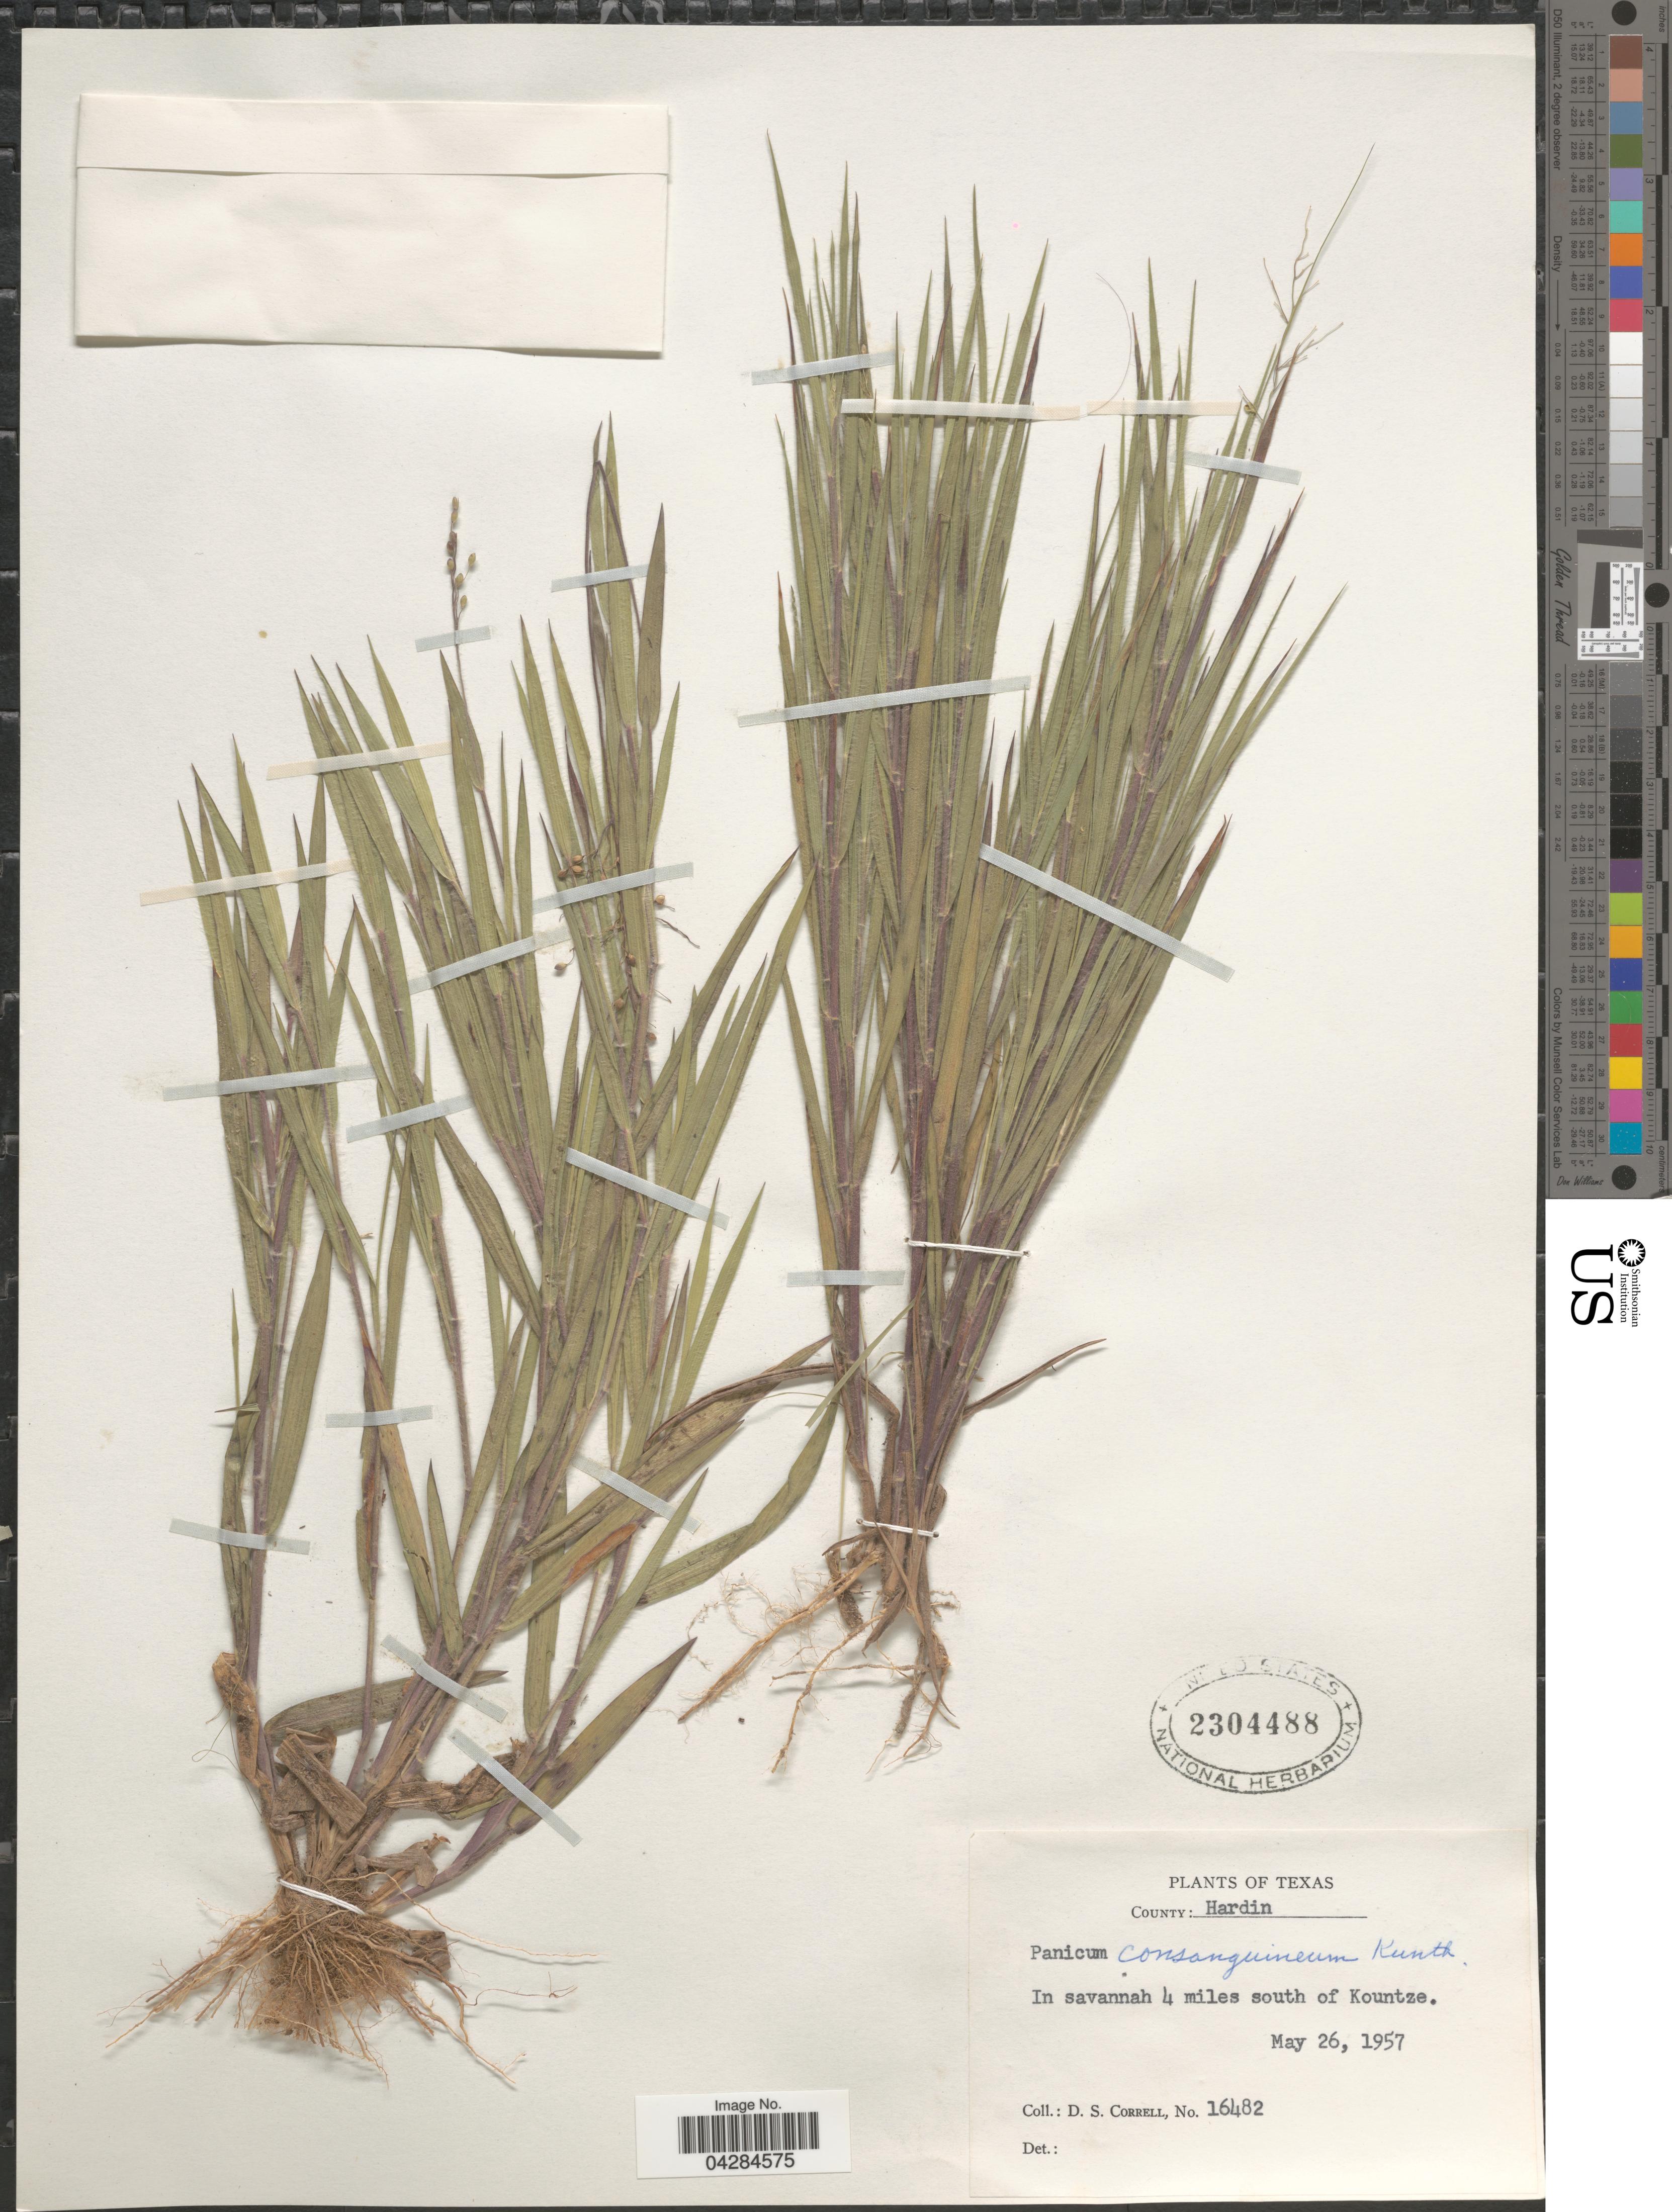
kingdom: Plantae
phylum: Tracheophyta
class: Liliopsida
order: Poales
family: Poaceae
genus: Dichanthelium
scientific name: Dichanthelium ovale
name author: (Elliott) Gould & C.A. Clark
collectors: D. S. Correll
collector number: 16482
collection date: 1957-05-26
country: United States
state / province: Texas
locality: County: Hardin. In savannah 4 miles south of Kountze.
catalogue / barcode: US 2304488